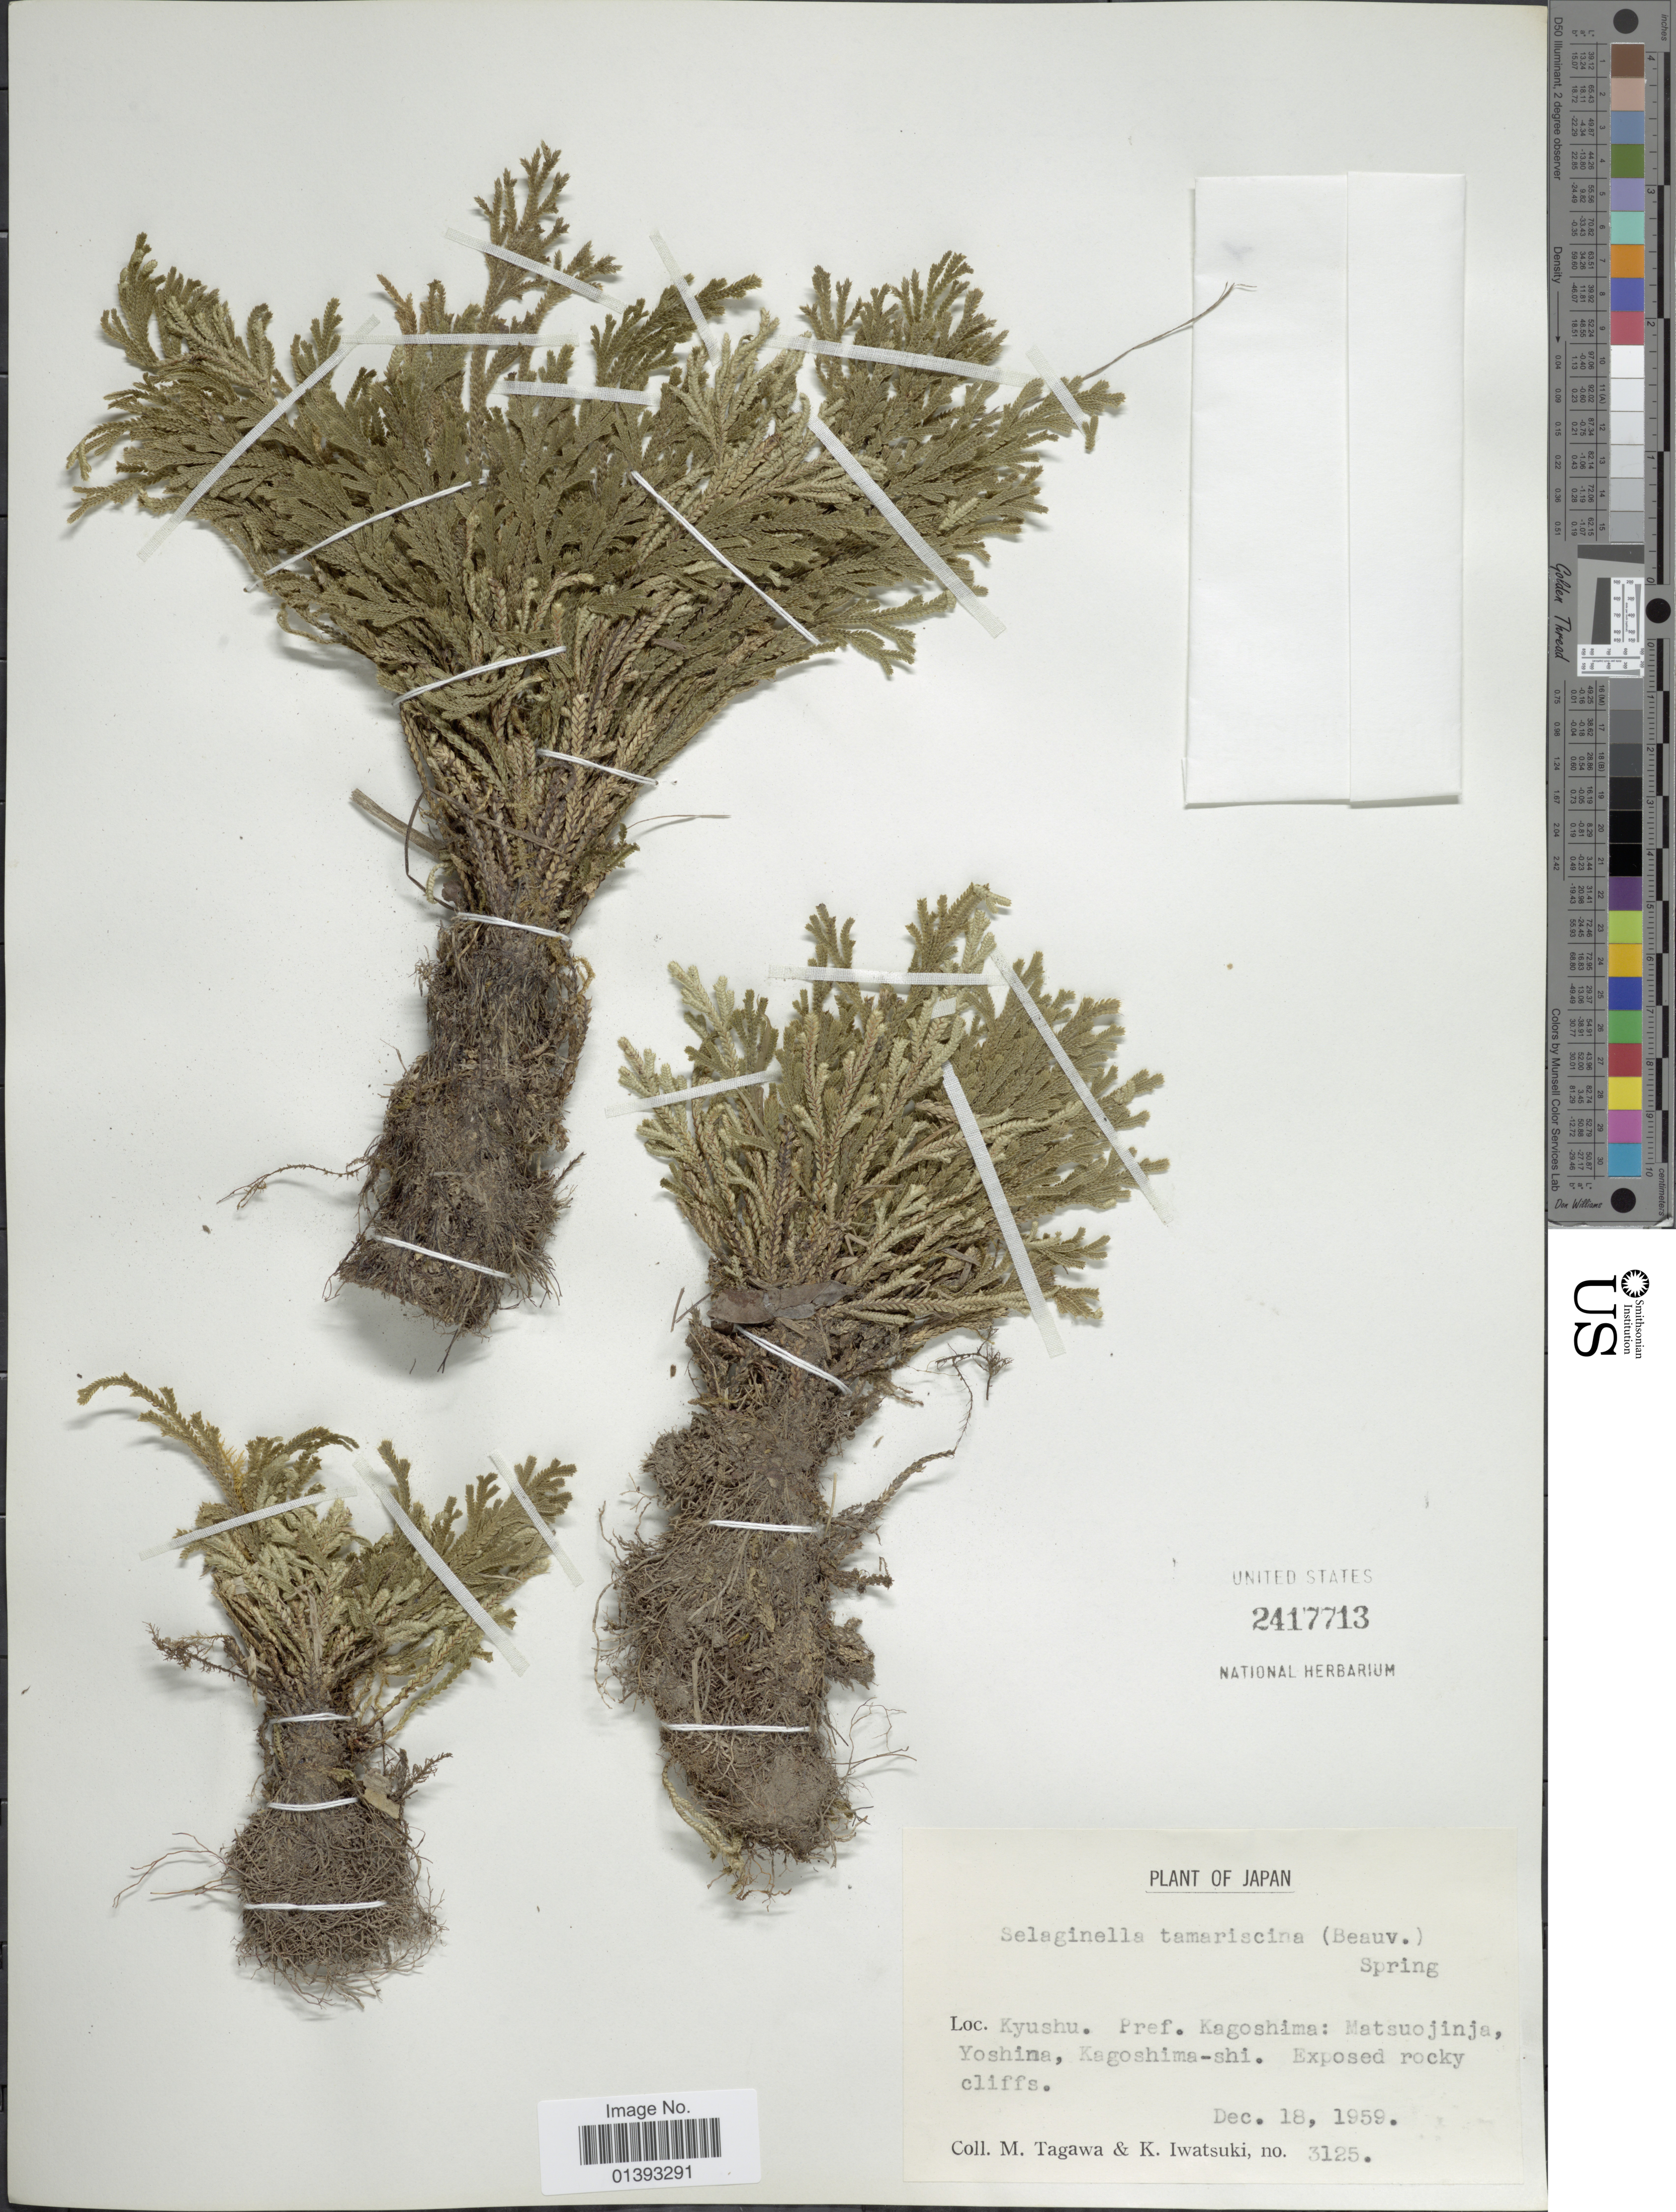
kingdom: Plantae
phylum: Tracheophyta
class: Lycopodiopsida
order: Selaginellales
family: Selaginellaceae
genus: Selaginella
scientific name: Selaginella tamariscina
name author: (P. Beauv.) Spring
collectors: M. Tagawa & K. Iwatsuki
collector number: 3125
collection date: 1959-12-18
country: Japan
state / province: Kagosima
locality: Kyushu, pref Kagoshima: Matsuojinja, Yoshina, Kagoshima-shi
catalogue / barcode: US 2417713